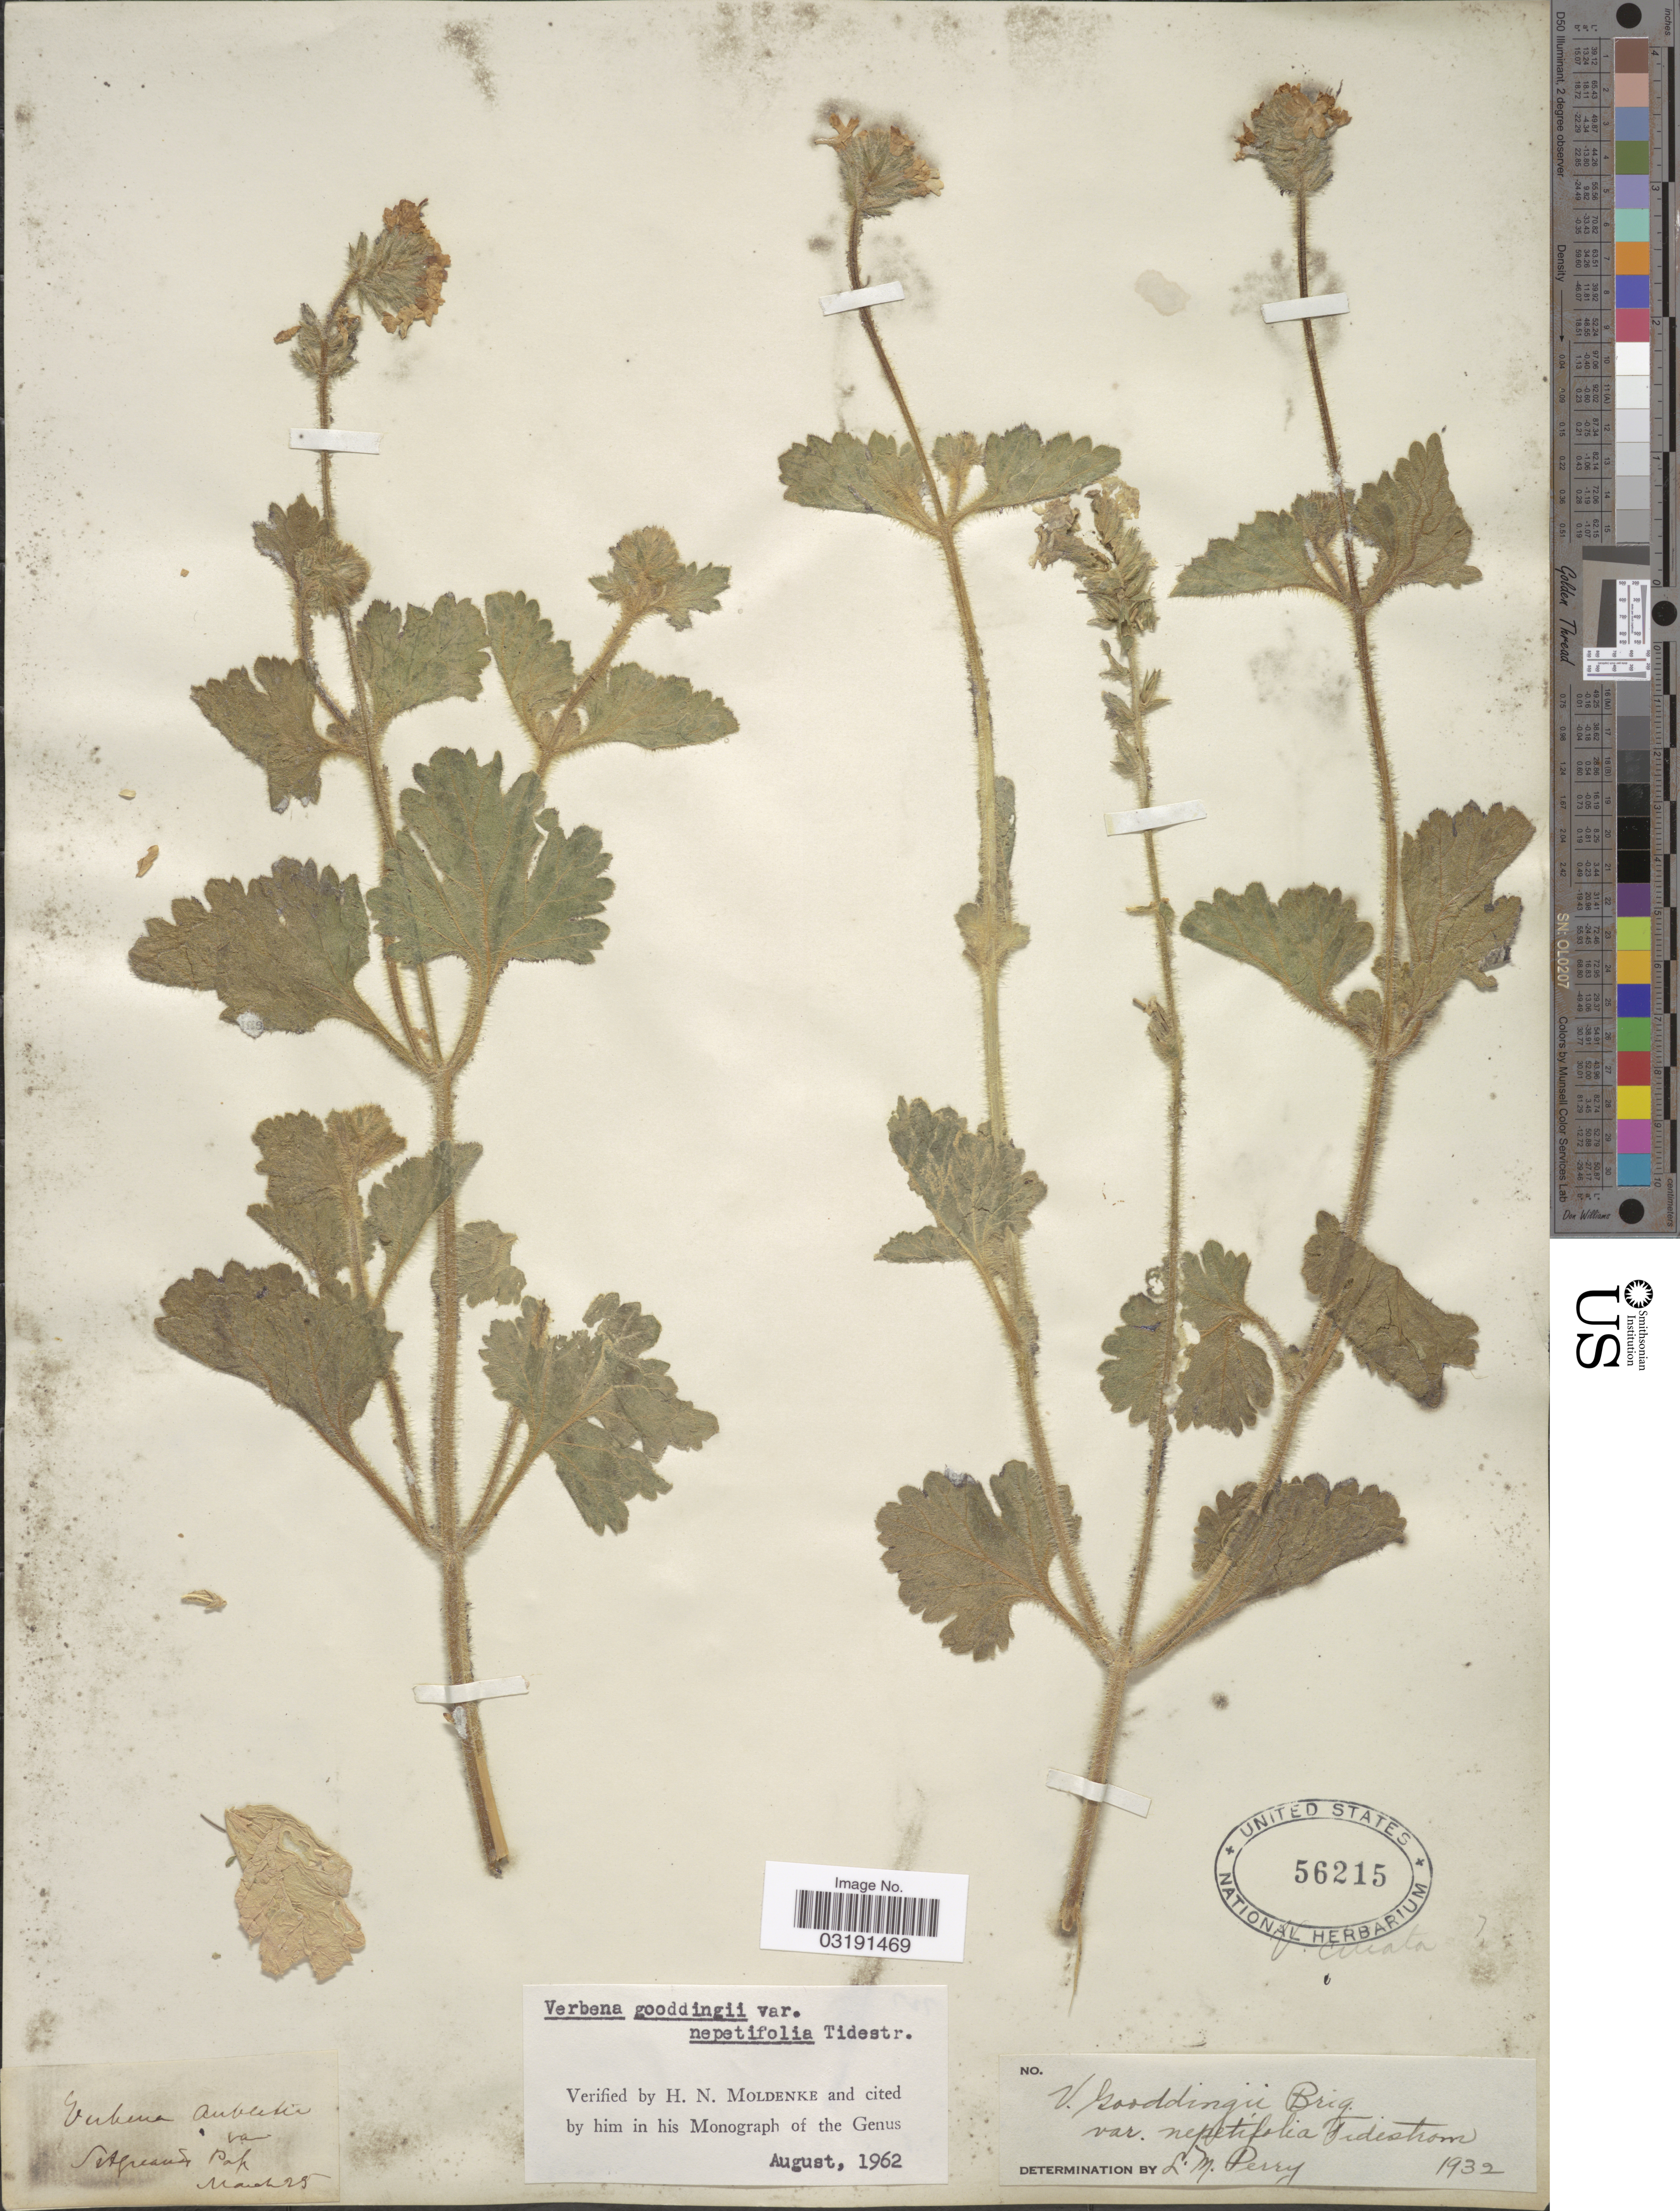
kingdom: Plantae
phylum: Tracheophyta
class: Magnoliopsida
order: Lamiales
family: Verbenaceae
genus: Verbena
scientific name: Verbena gooddingii var. nepetifolia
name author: Tidestr.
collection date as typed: Transcribed d/m/y: /3/25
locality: Setgreaux Pass. [interpreted]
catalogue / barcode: US 56215